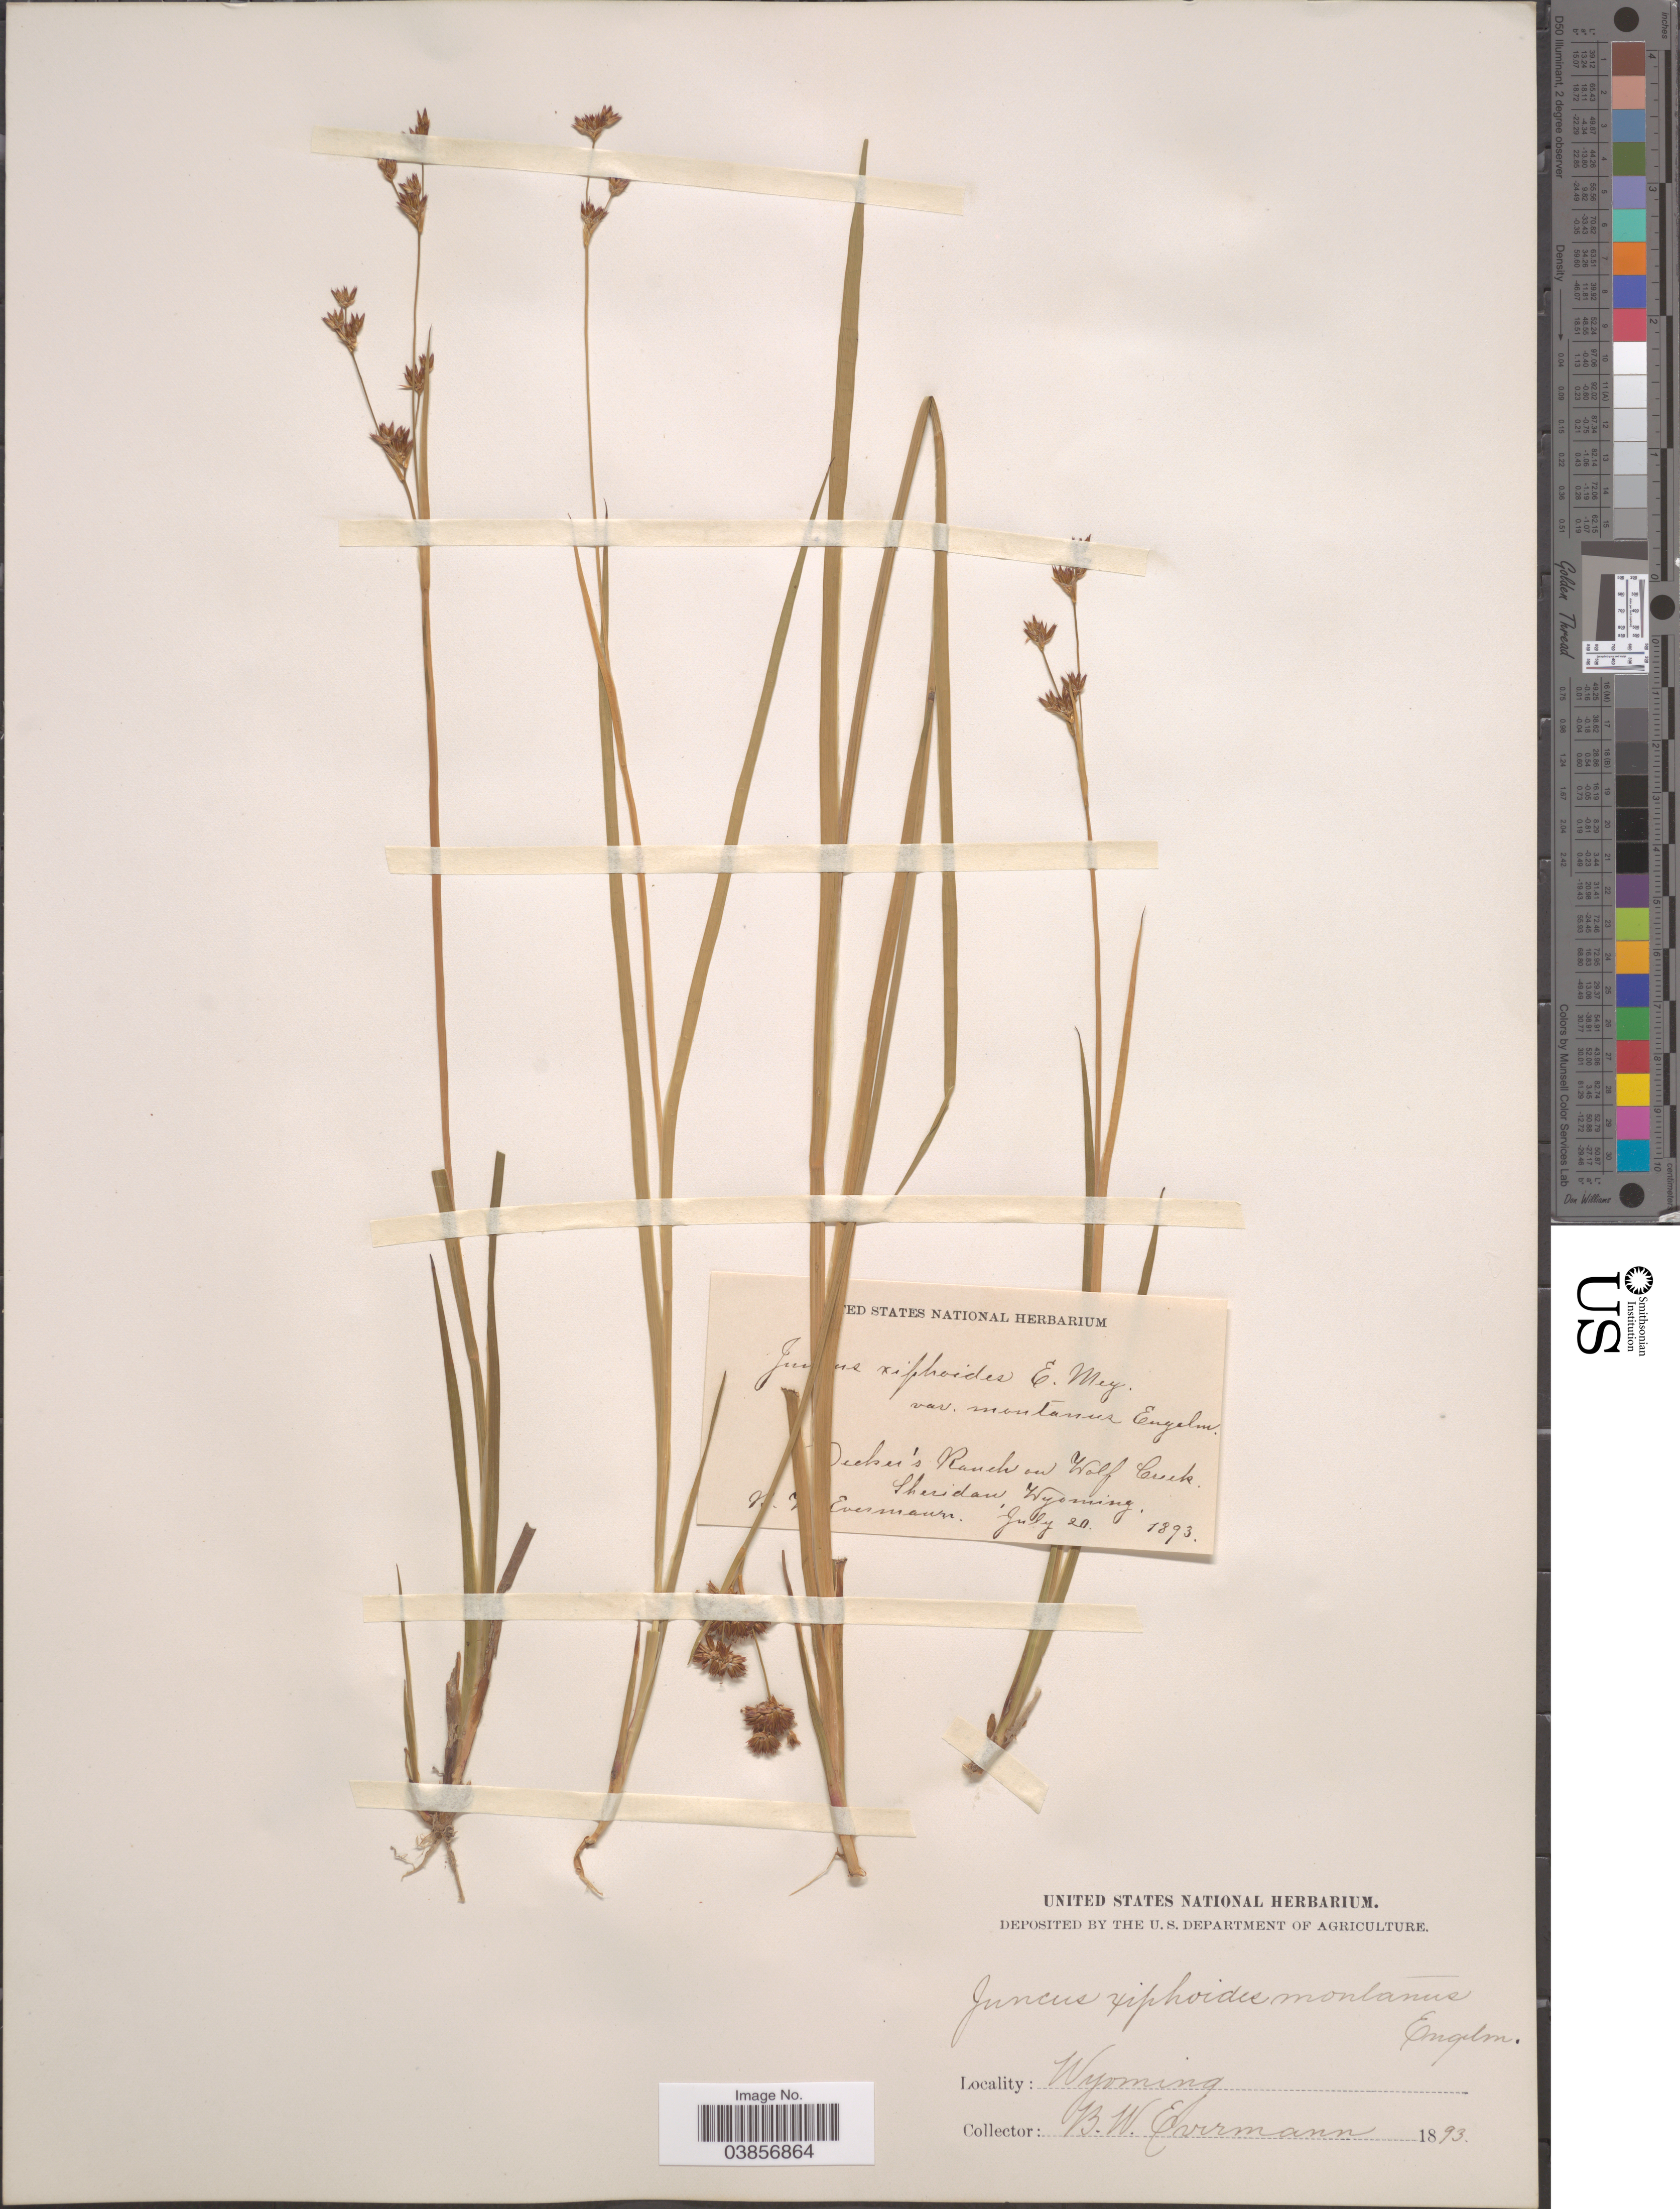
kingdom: Plantae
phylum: Tracheophyta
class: Liliopsida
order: Poales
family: Juncaceae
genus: Juncus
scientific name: Juncus saximontanus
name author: A. Nelson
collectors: B. W. Evermann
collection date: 1893-07-20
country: United States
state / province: Wyoming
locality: Decker's Ranch on Wolf Creek. Sheridan.